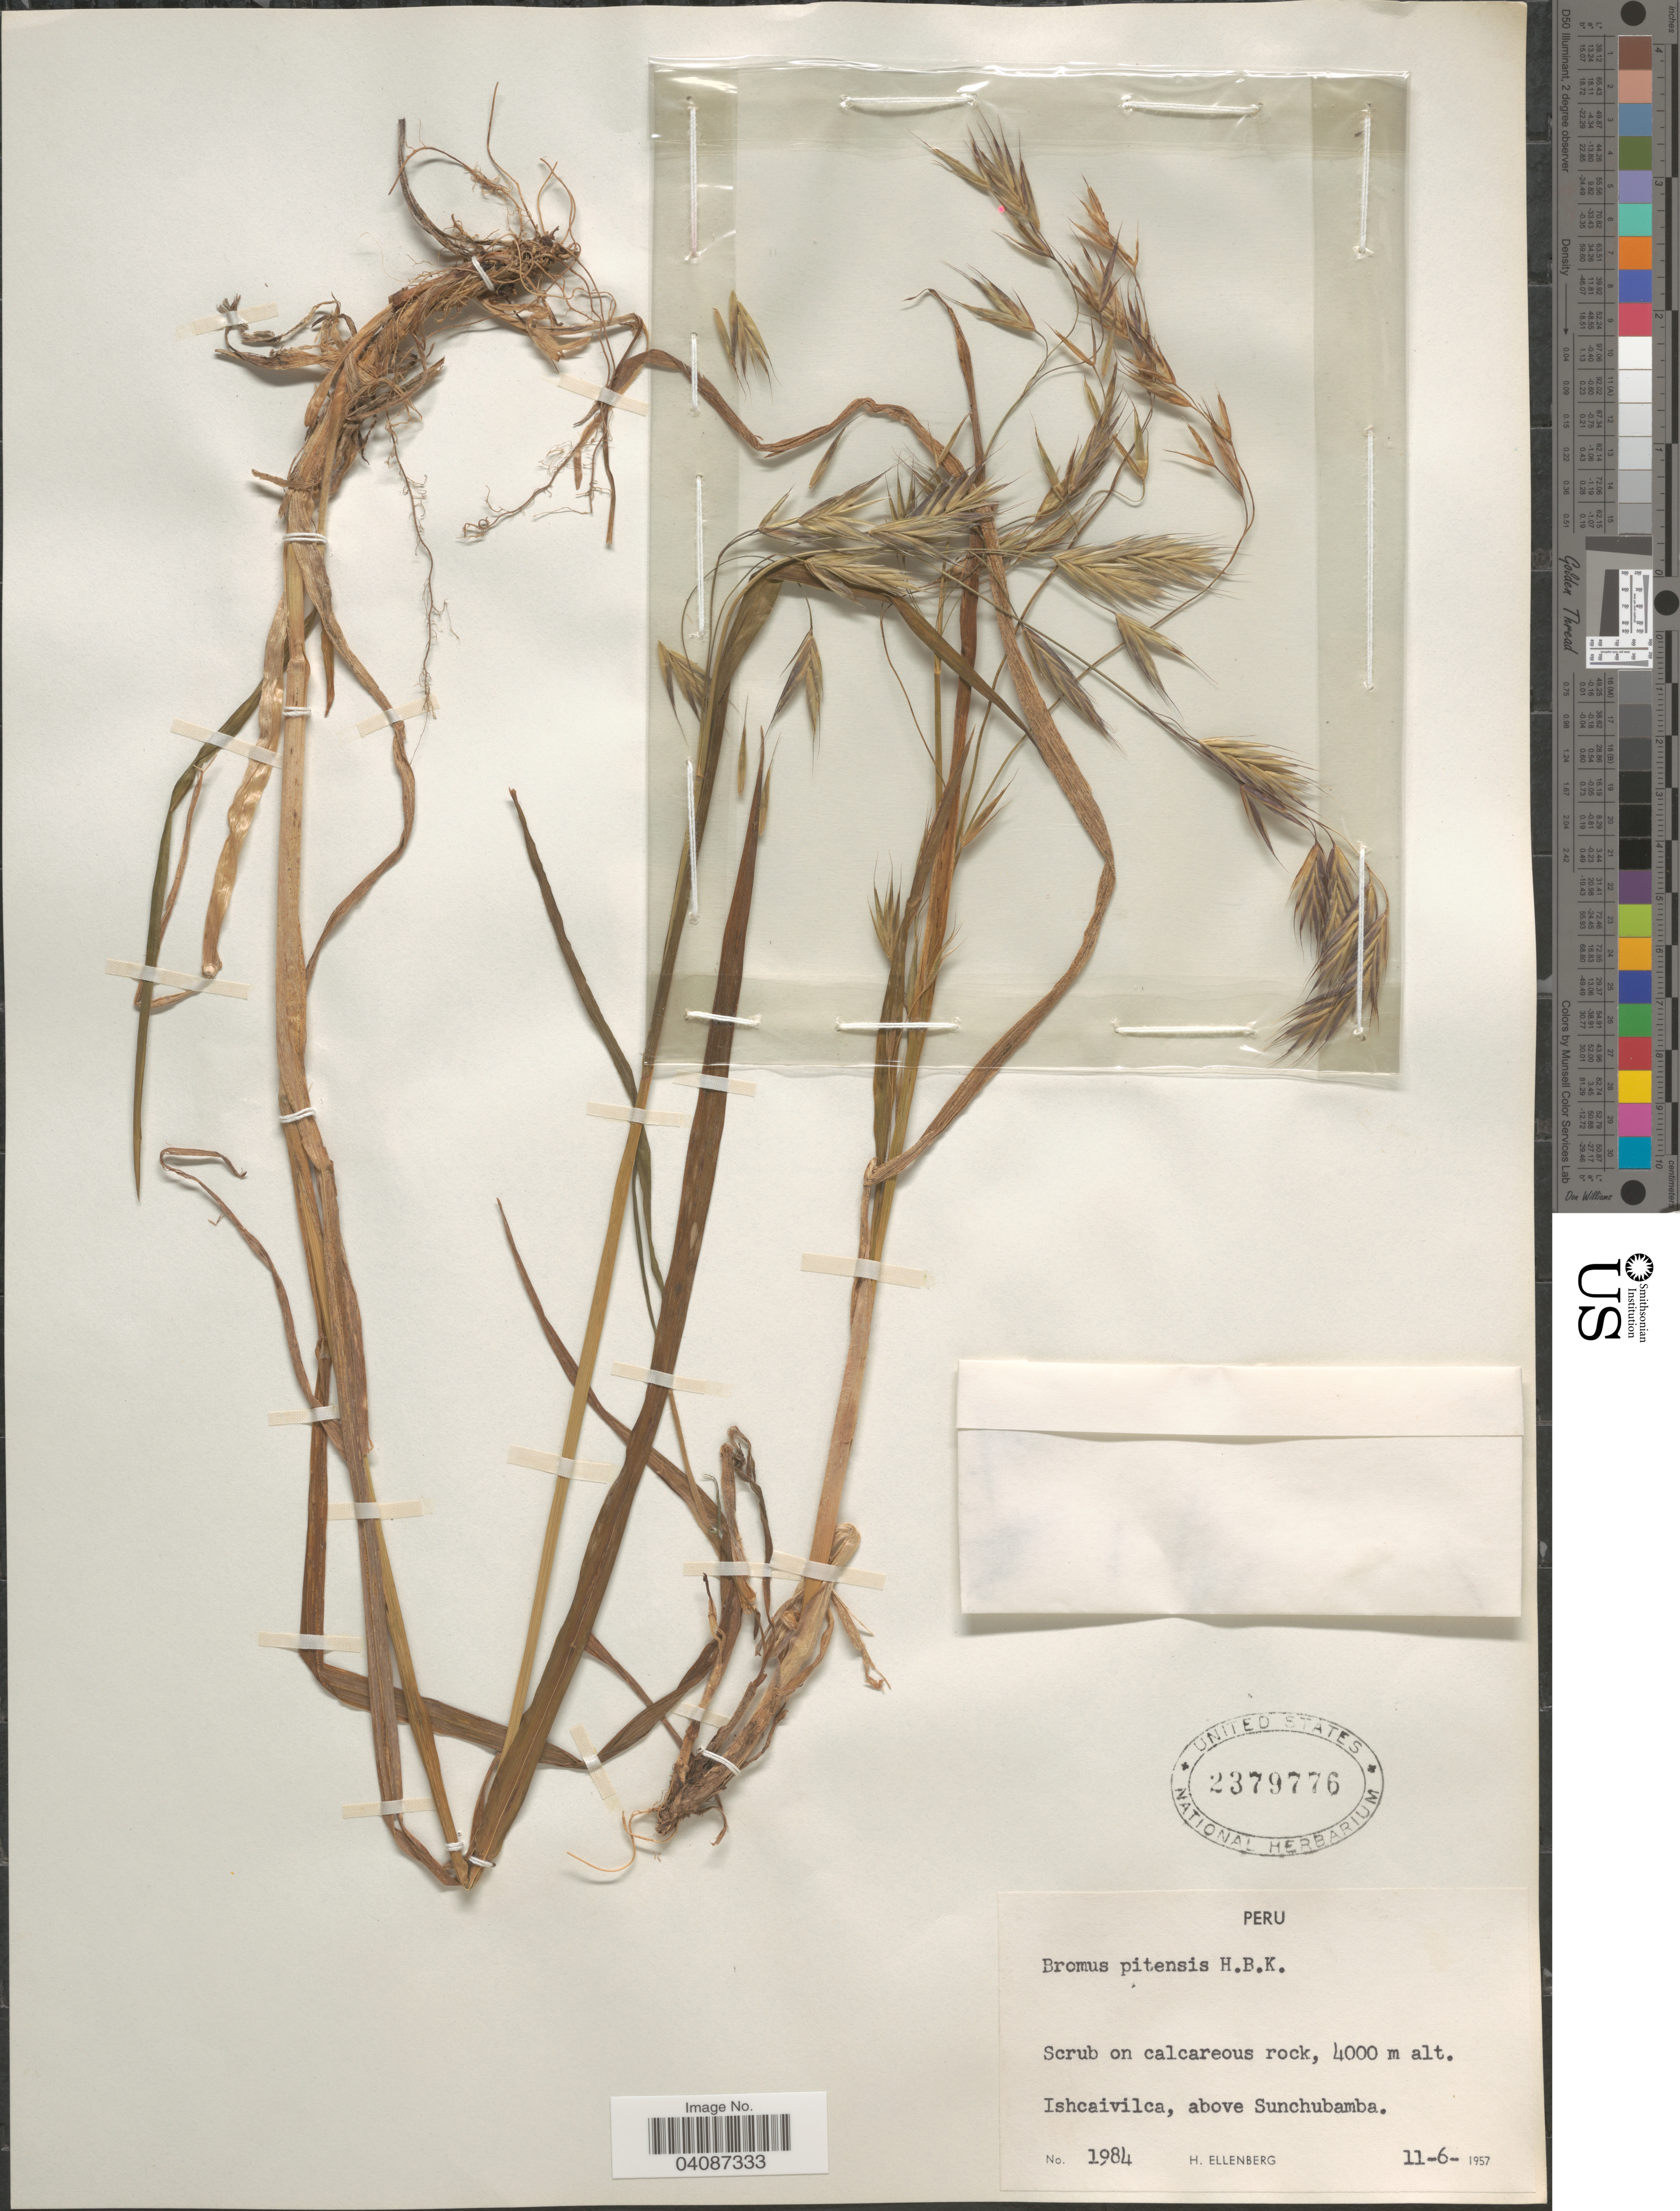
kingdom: Plantae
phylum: Tracheophyta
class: Liliopsida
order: Poales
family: Poaceae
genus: Bromus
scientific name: Bromus pitensis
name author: Kunth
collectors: H. Ellenberg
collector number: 1984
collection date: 1957-06-11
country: Peru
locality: Ishcaivilca, above Sunchubamba.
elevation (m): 4000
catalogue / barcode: US 2379776